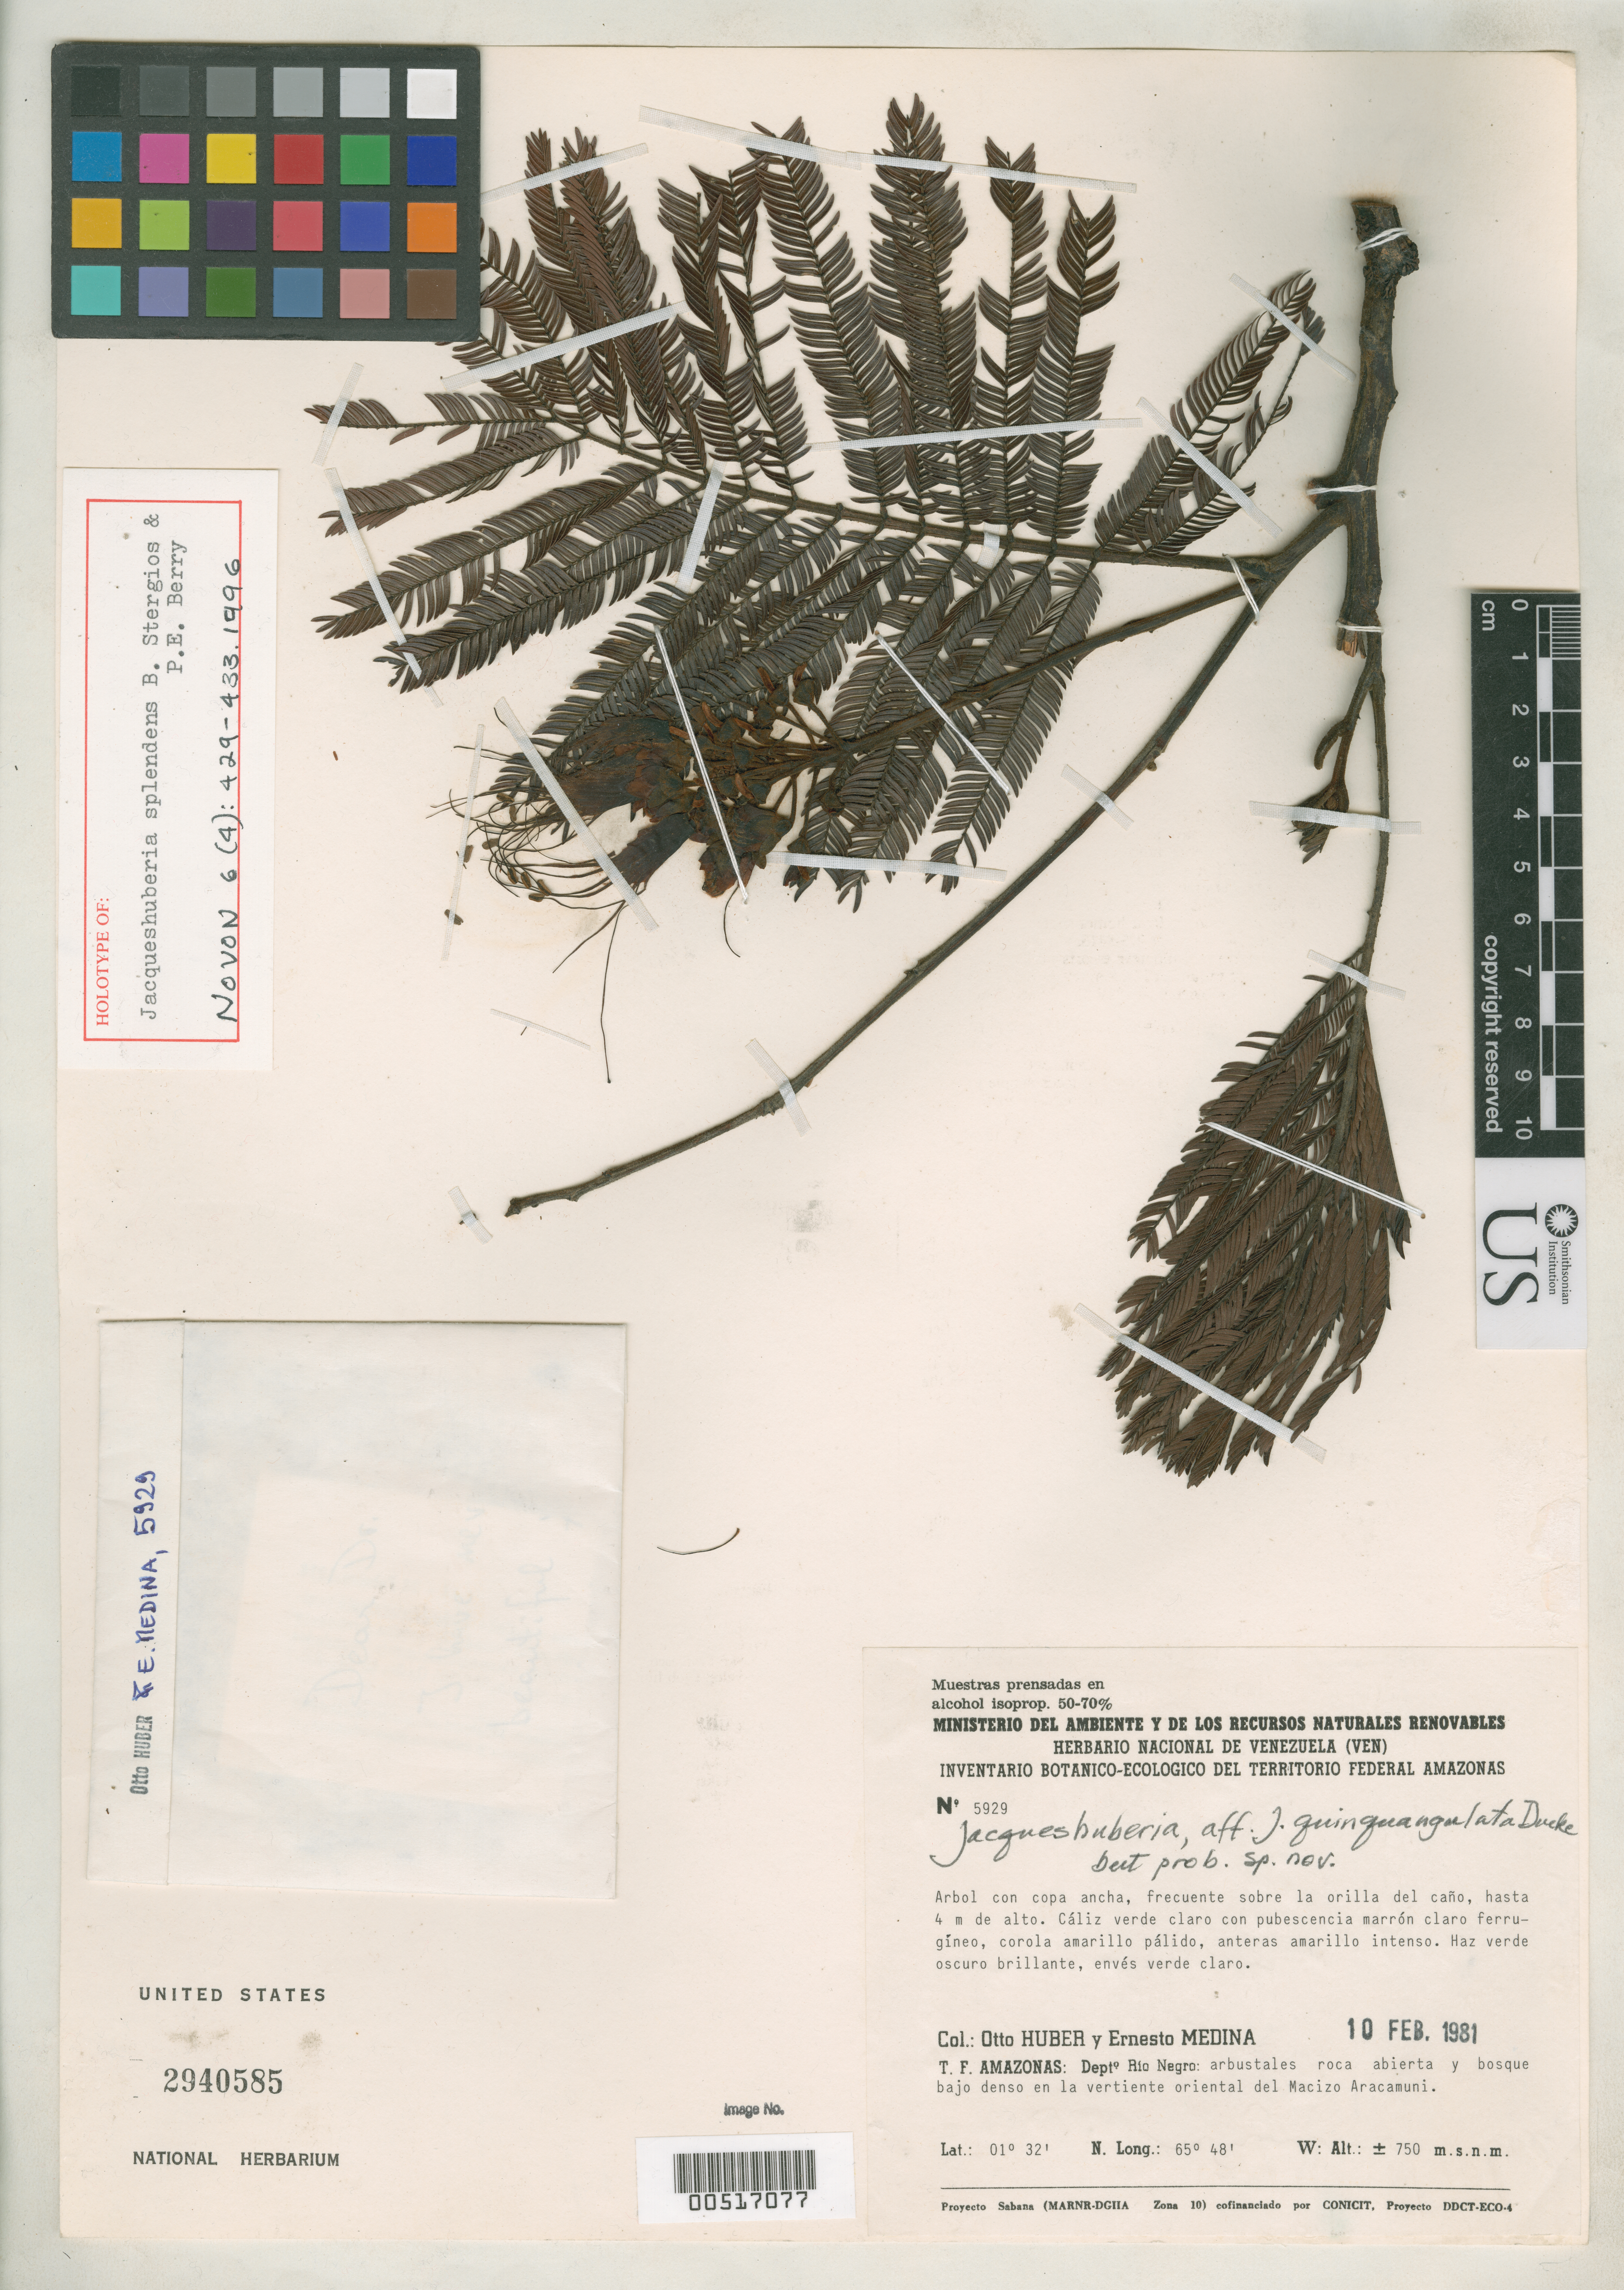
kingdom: Plantae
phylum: Tracheophyta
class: Magnoliopsida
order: Fabales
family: Fabaceae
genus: Jacqueshuberia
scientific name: Jacqueshuberia splendens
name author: Stergios & P.E. Berry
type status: Holotype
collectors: O. Huber & E. Medina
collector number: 5929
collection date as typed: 10 Feb 1981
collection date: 1981-02-10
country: Venezuela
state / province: Amazonas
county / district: Rio Negro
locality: Vertiente Oriental del Macizo Aracamuni.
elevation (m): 750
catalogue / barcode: US 2940585